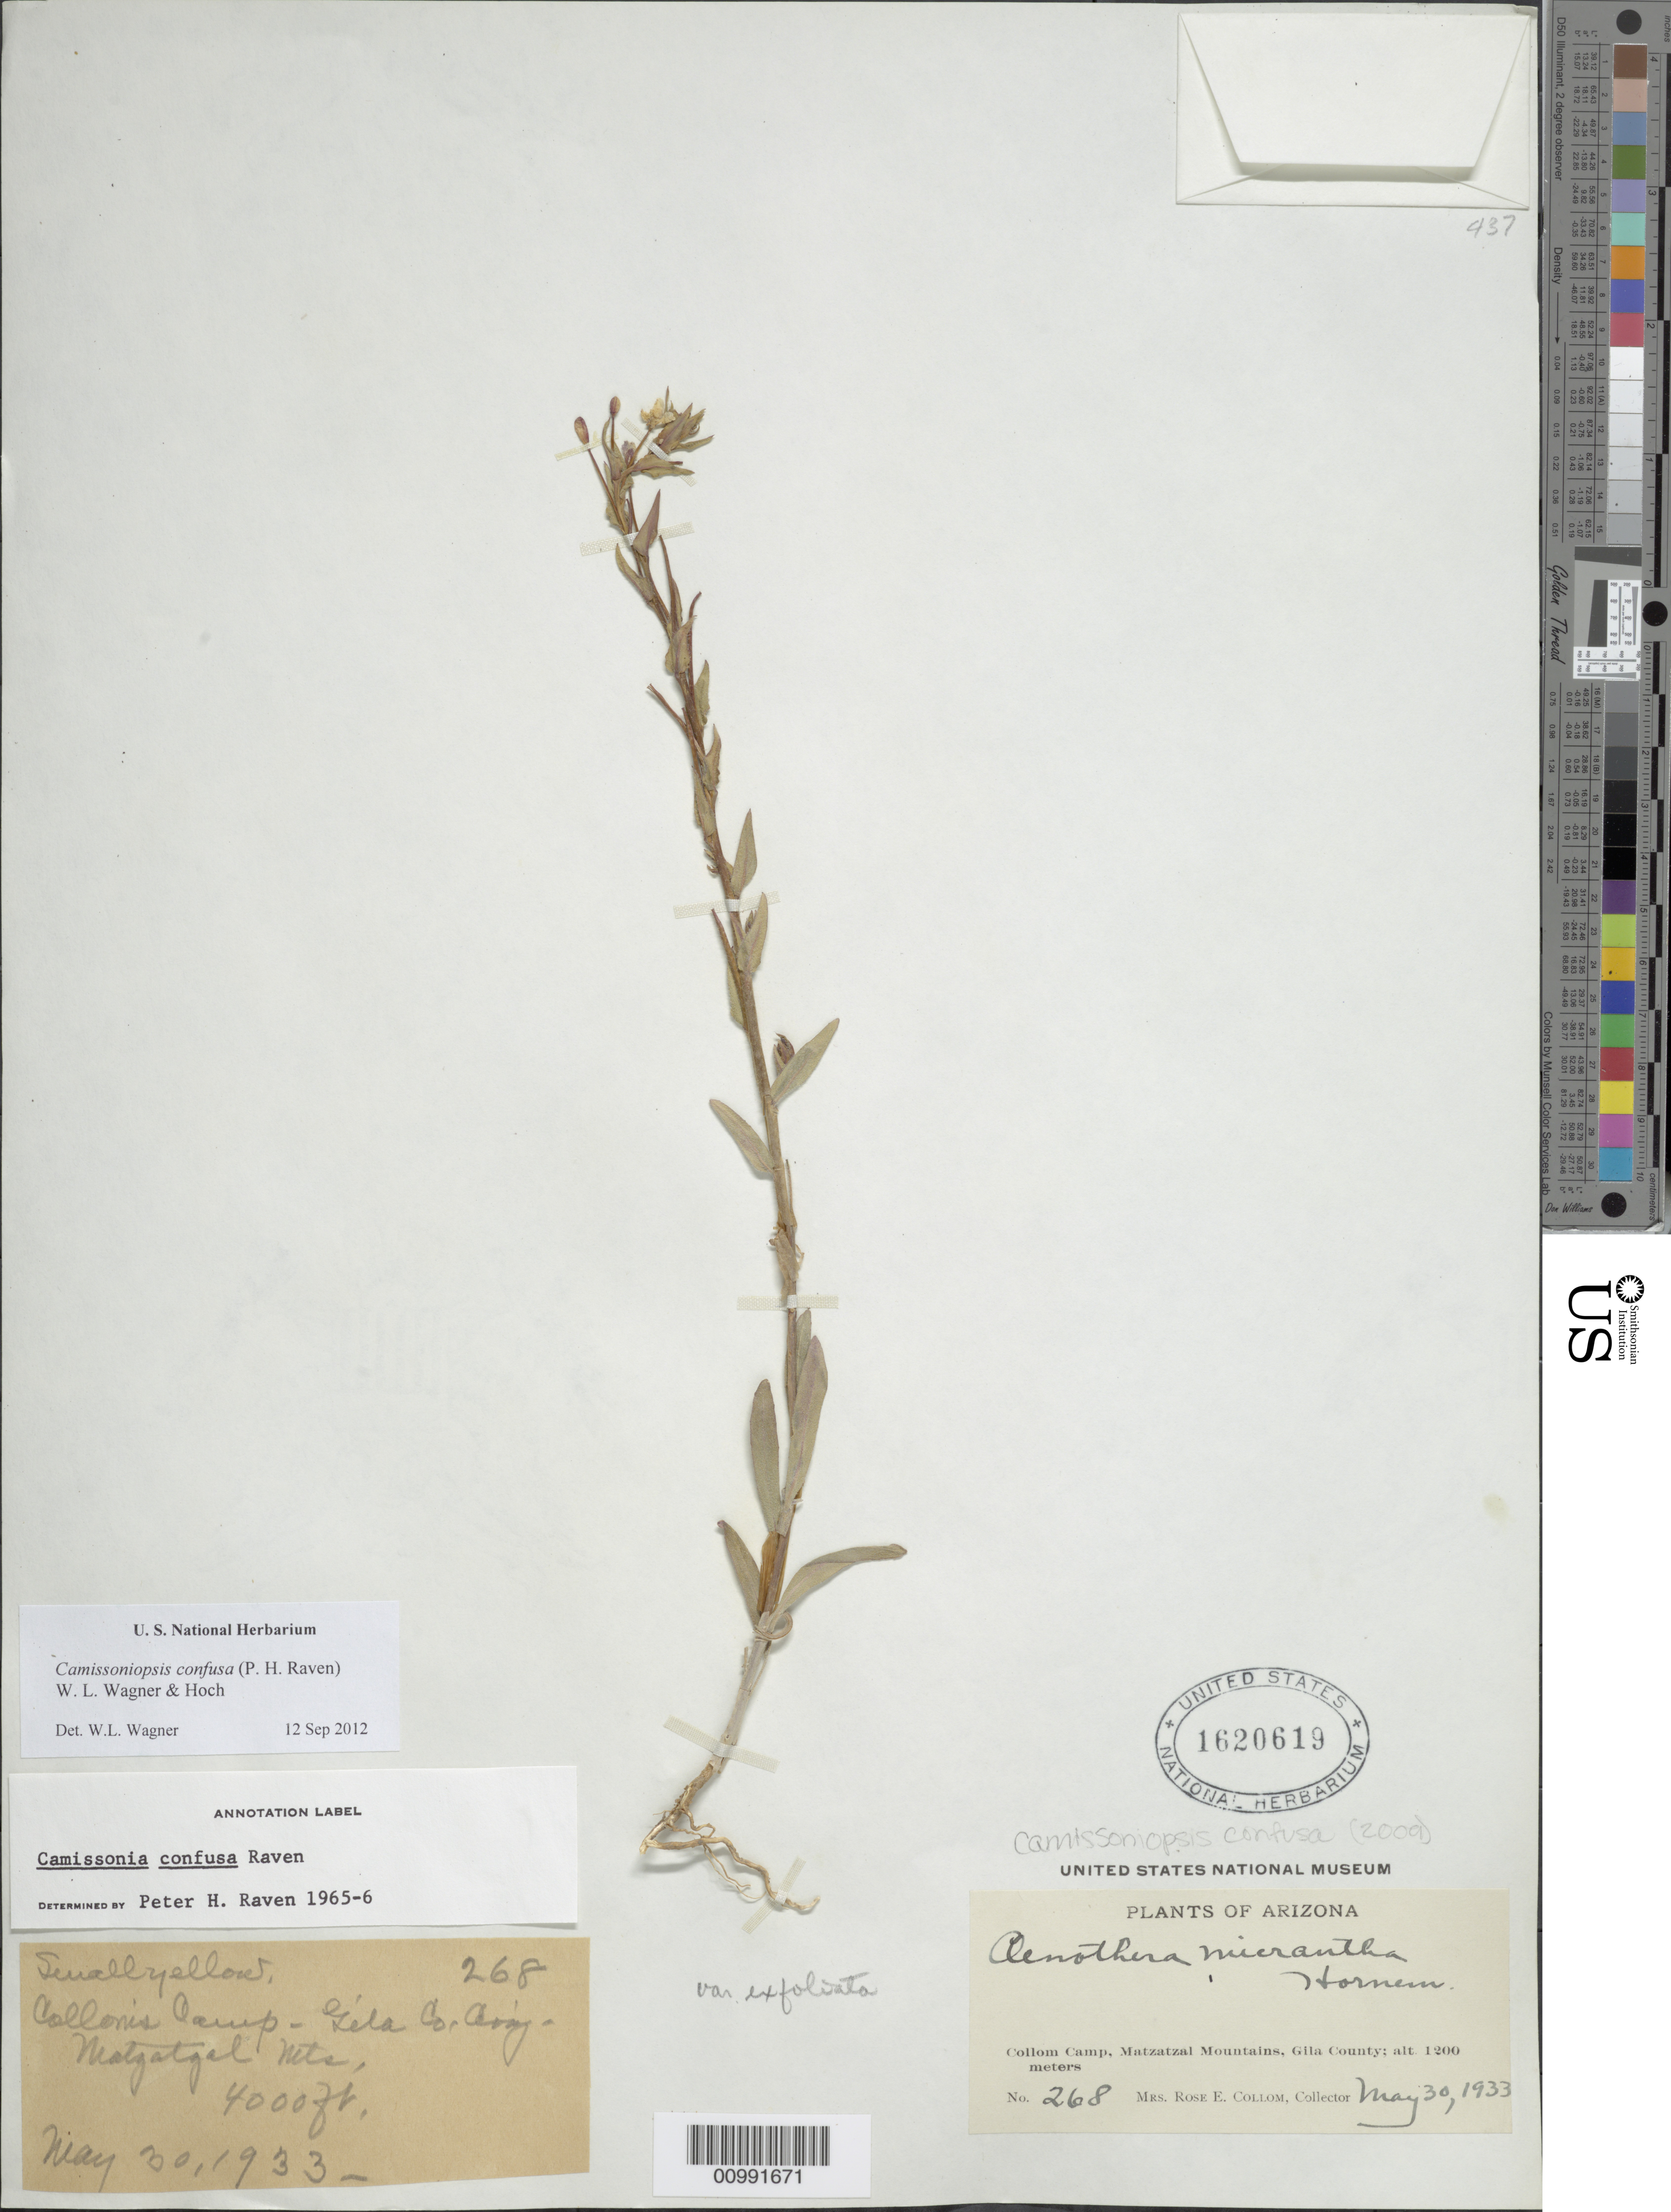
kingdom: Plantae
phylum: Tracheophyta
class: Magnoliopsida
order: Myrtales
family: Onagraceae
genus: Camissoniopsis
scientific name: Camissoniopsis confusa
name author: (P.H. Raven) W.L. Wagner & Hoch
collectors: R. E. Collom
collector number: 286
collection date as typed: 30 May 1933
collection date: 1933-05-30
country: United States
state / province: Arizona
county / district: Gila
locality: Collom Camp, Matzatzal Mountains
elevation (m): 1200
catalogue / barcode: US 1620619